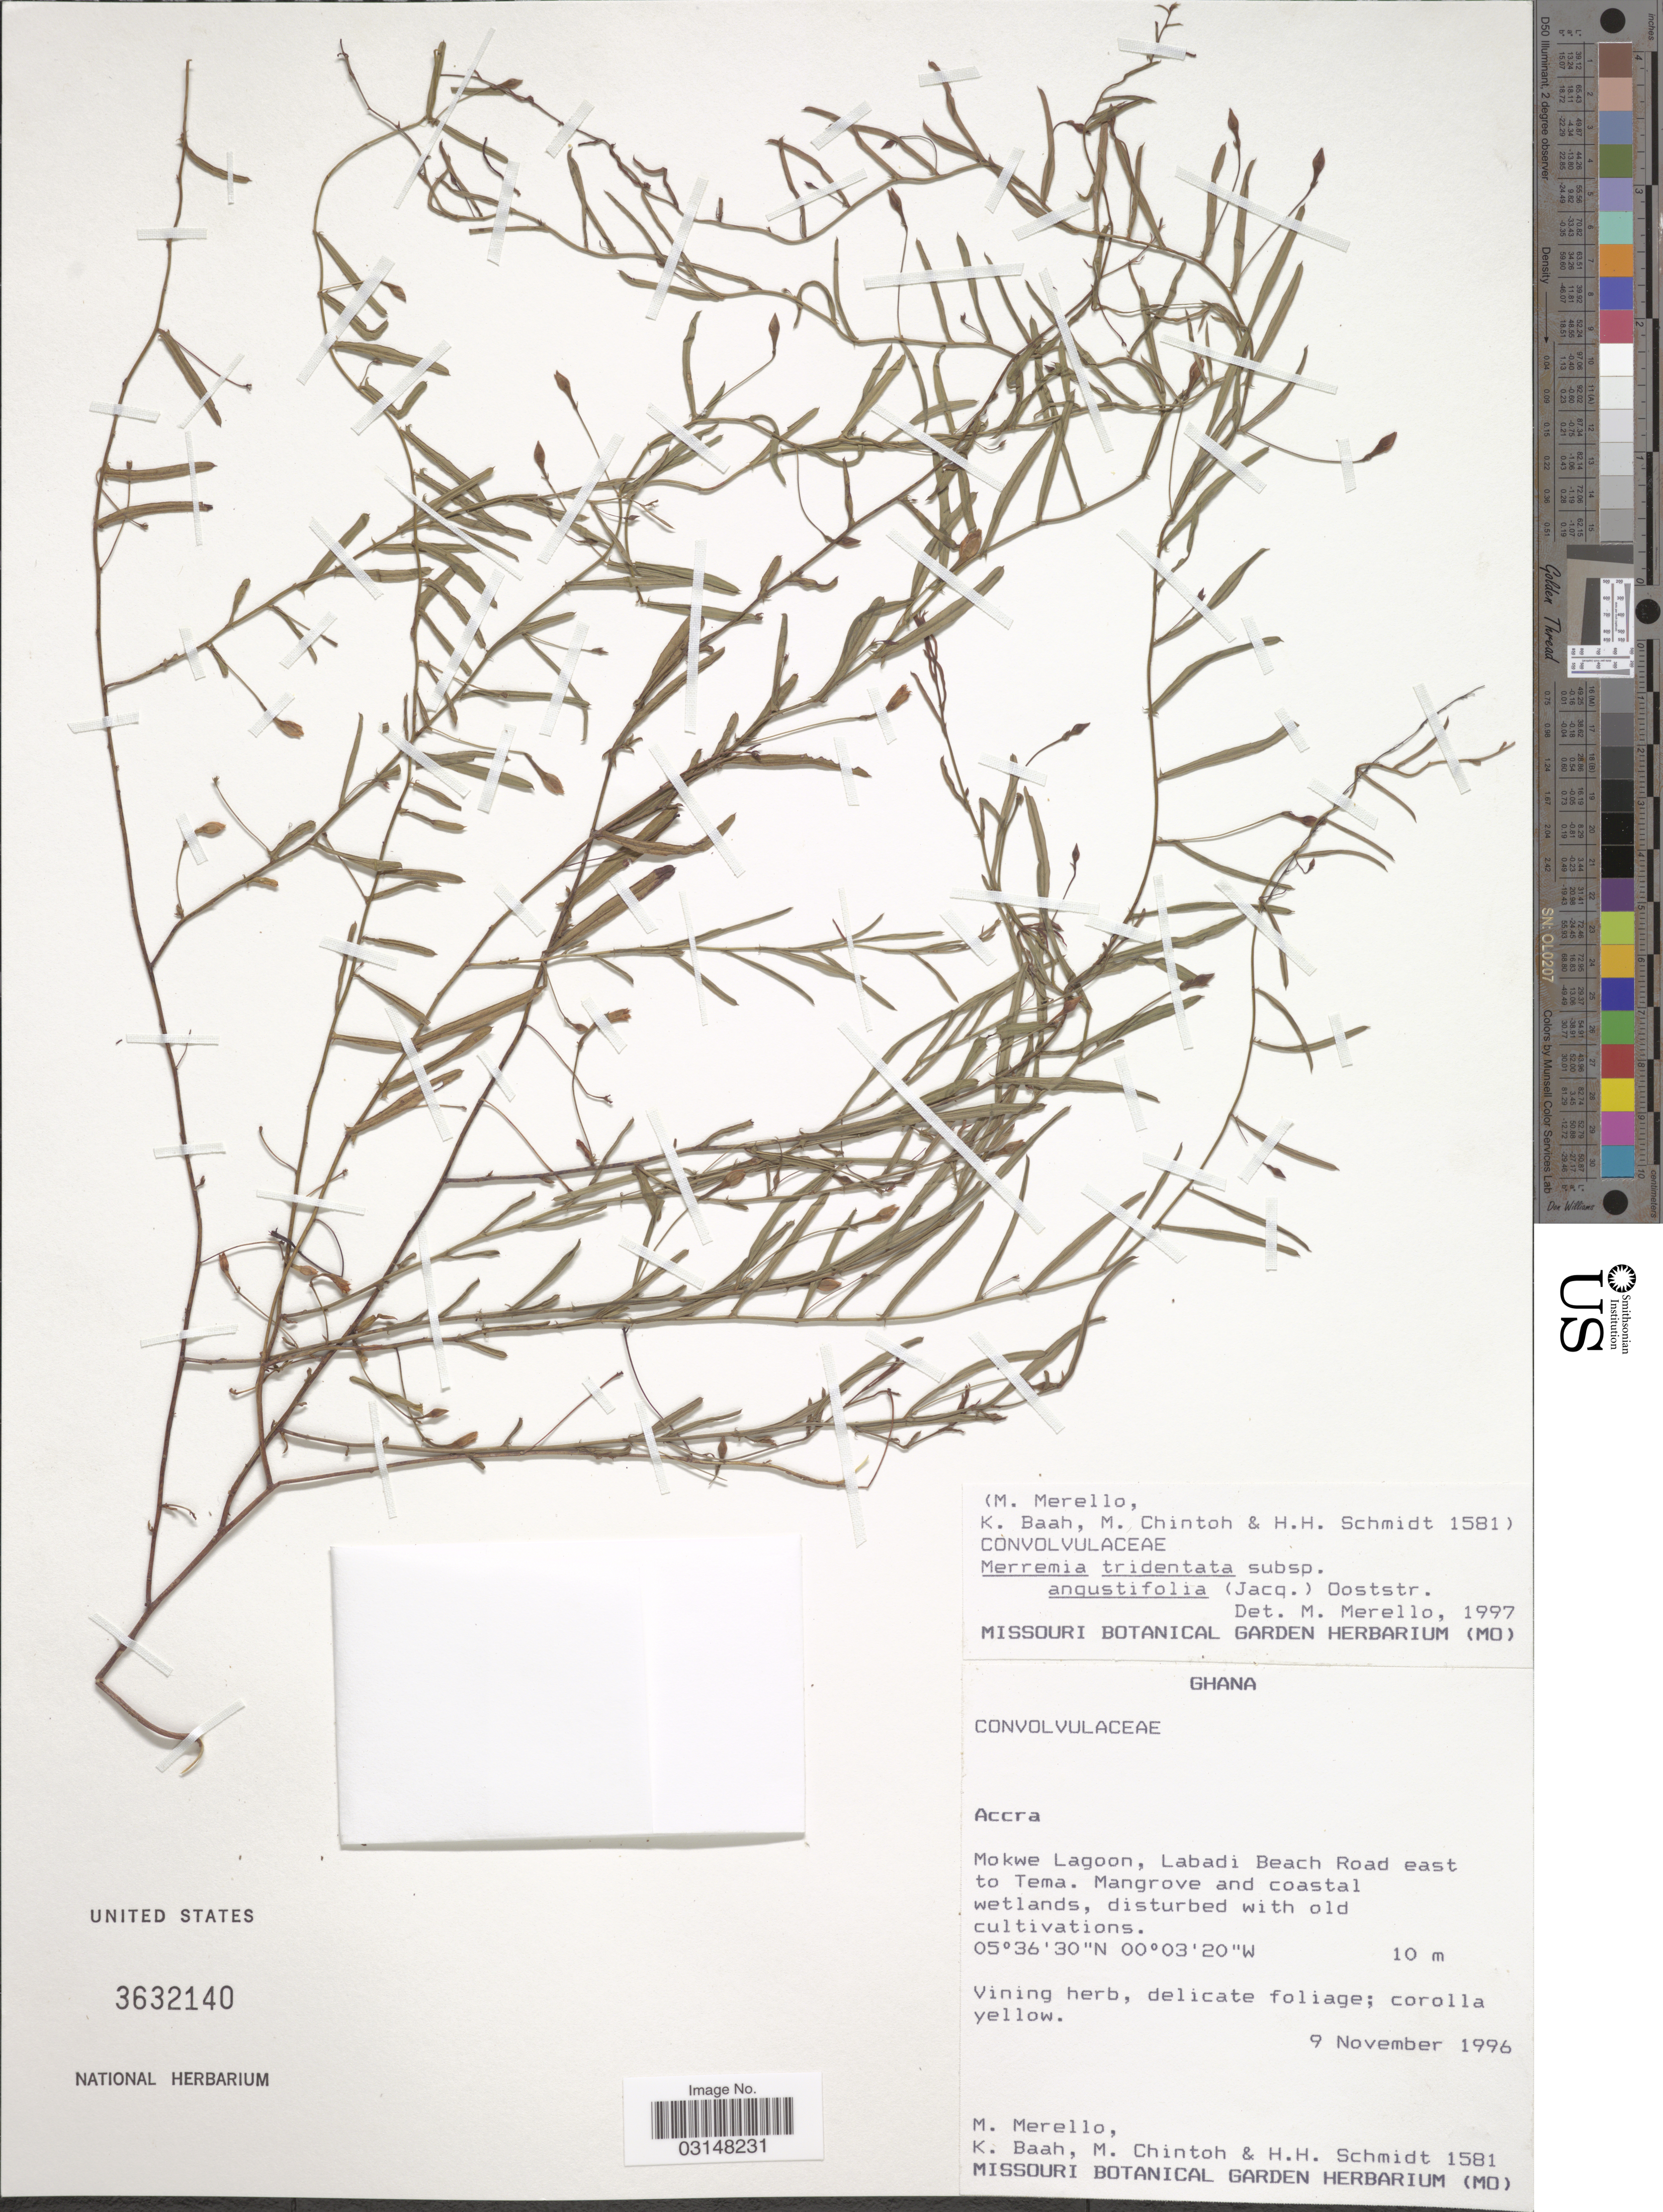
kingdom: Plantae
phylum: Tracheophyta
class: Magnoliopsida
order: Solanales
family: Convolvulaceae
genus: Xenostegia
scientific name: Xenostegia tridentata subsp. angustifolia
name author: Lejoly & Lisowski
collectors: M. Merello, K. Baah, M. Chintoh & H. H. Schmidt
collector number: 1581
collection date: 1996-11-09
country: Ghana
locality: Accra. Mokwe Lagoon, Labadi Beach Road east to Tema.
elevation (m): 10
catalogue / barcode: US 3632140